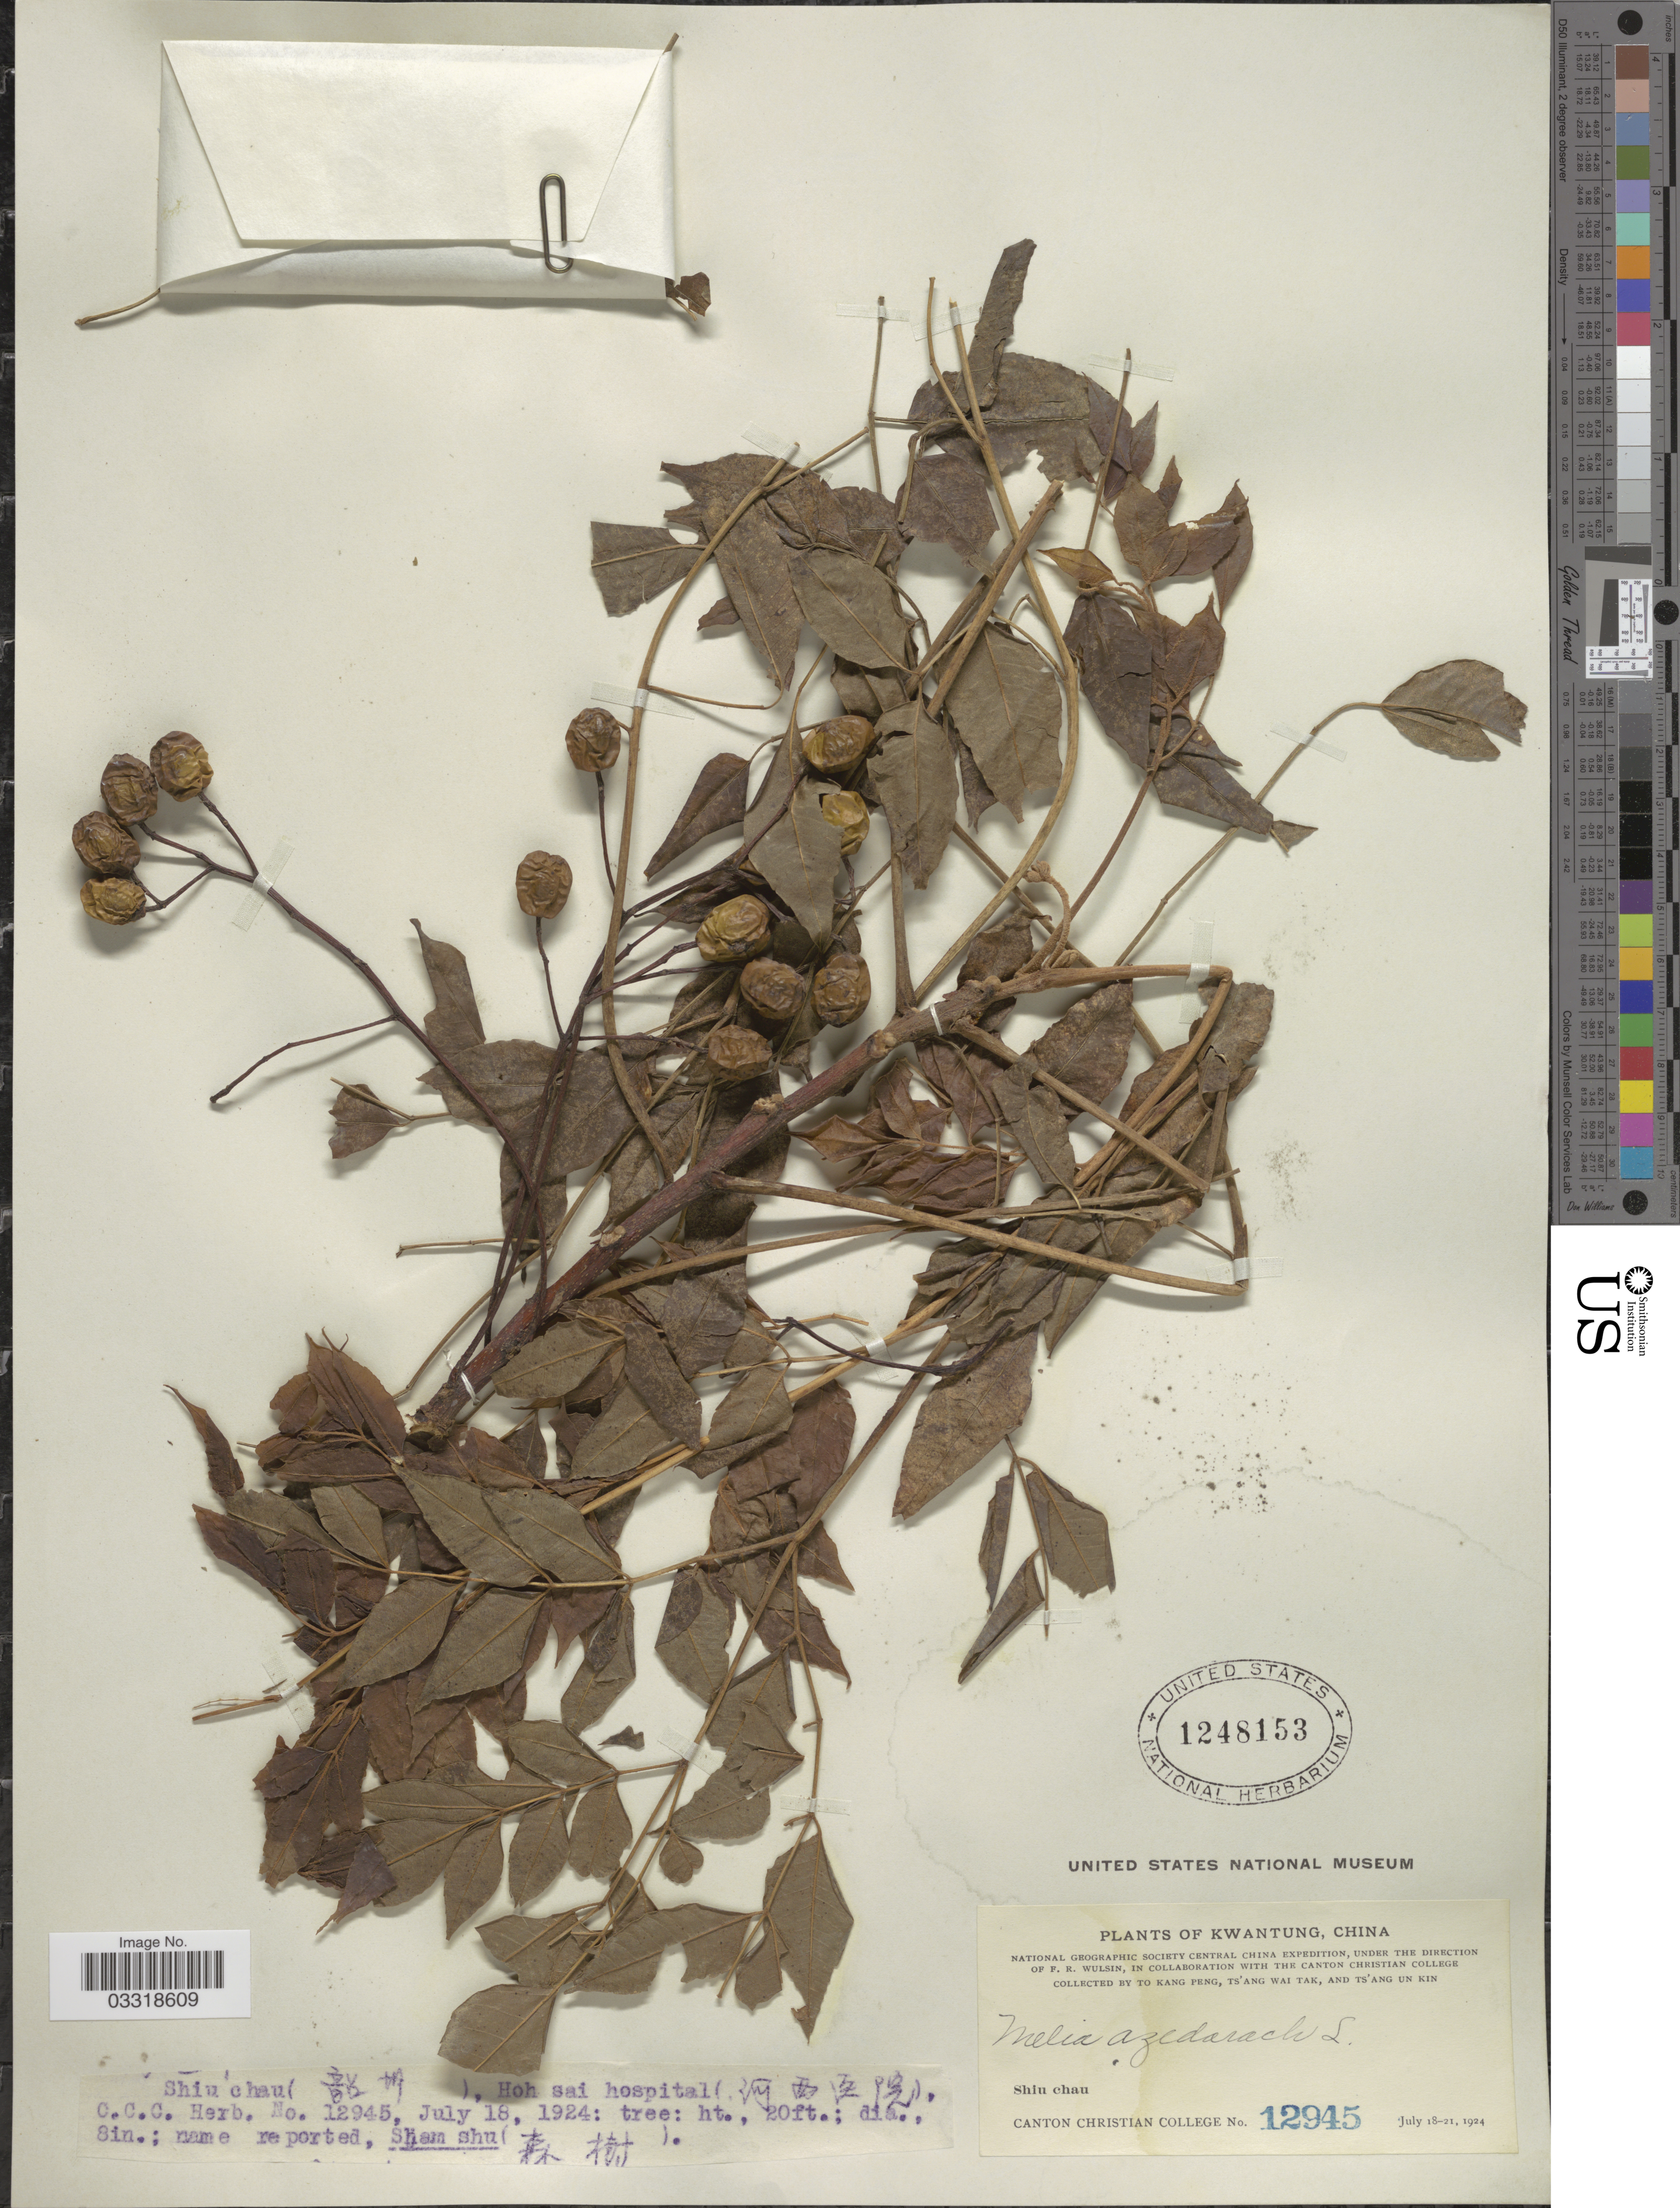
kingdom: Plantae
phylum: Tracheophyta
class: Magnoliopsida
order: Sapindales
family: Meliaceae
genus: Melia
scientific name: Melia azedarach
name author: L.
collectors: T. K. Peng, T. Tak & U. K. Tsang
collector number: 12945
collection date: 1924-07-18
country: China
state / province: Guangdong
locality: Kwangtung. Shiu chau (X). Hoh sai hospital X.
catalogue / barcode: US 1248153